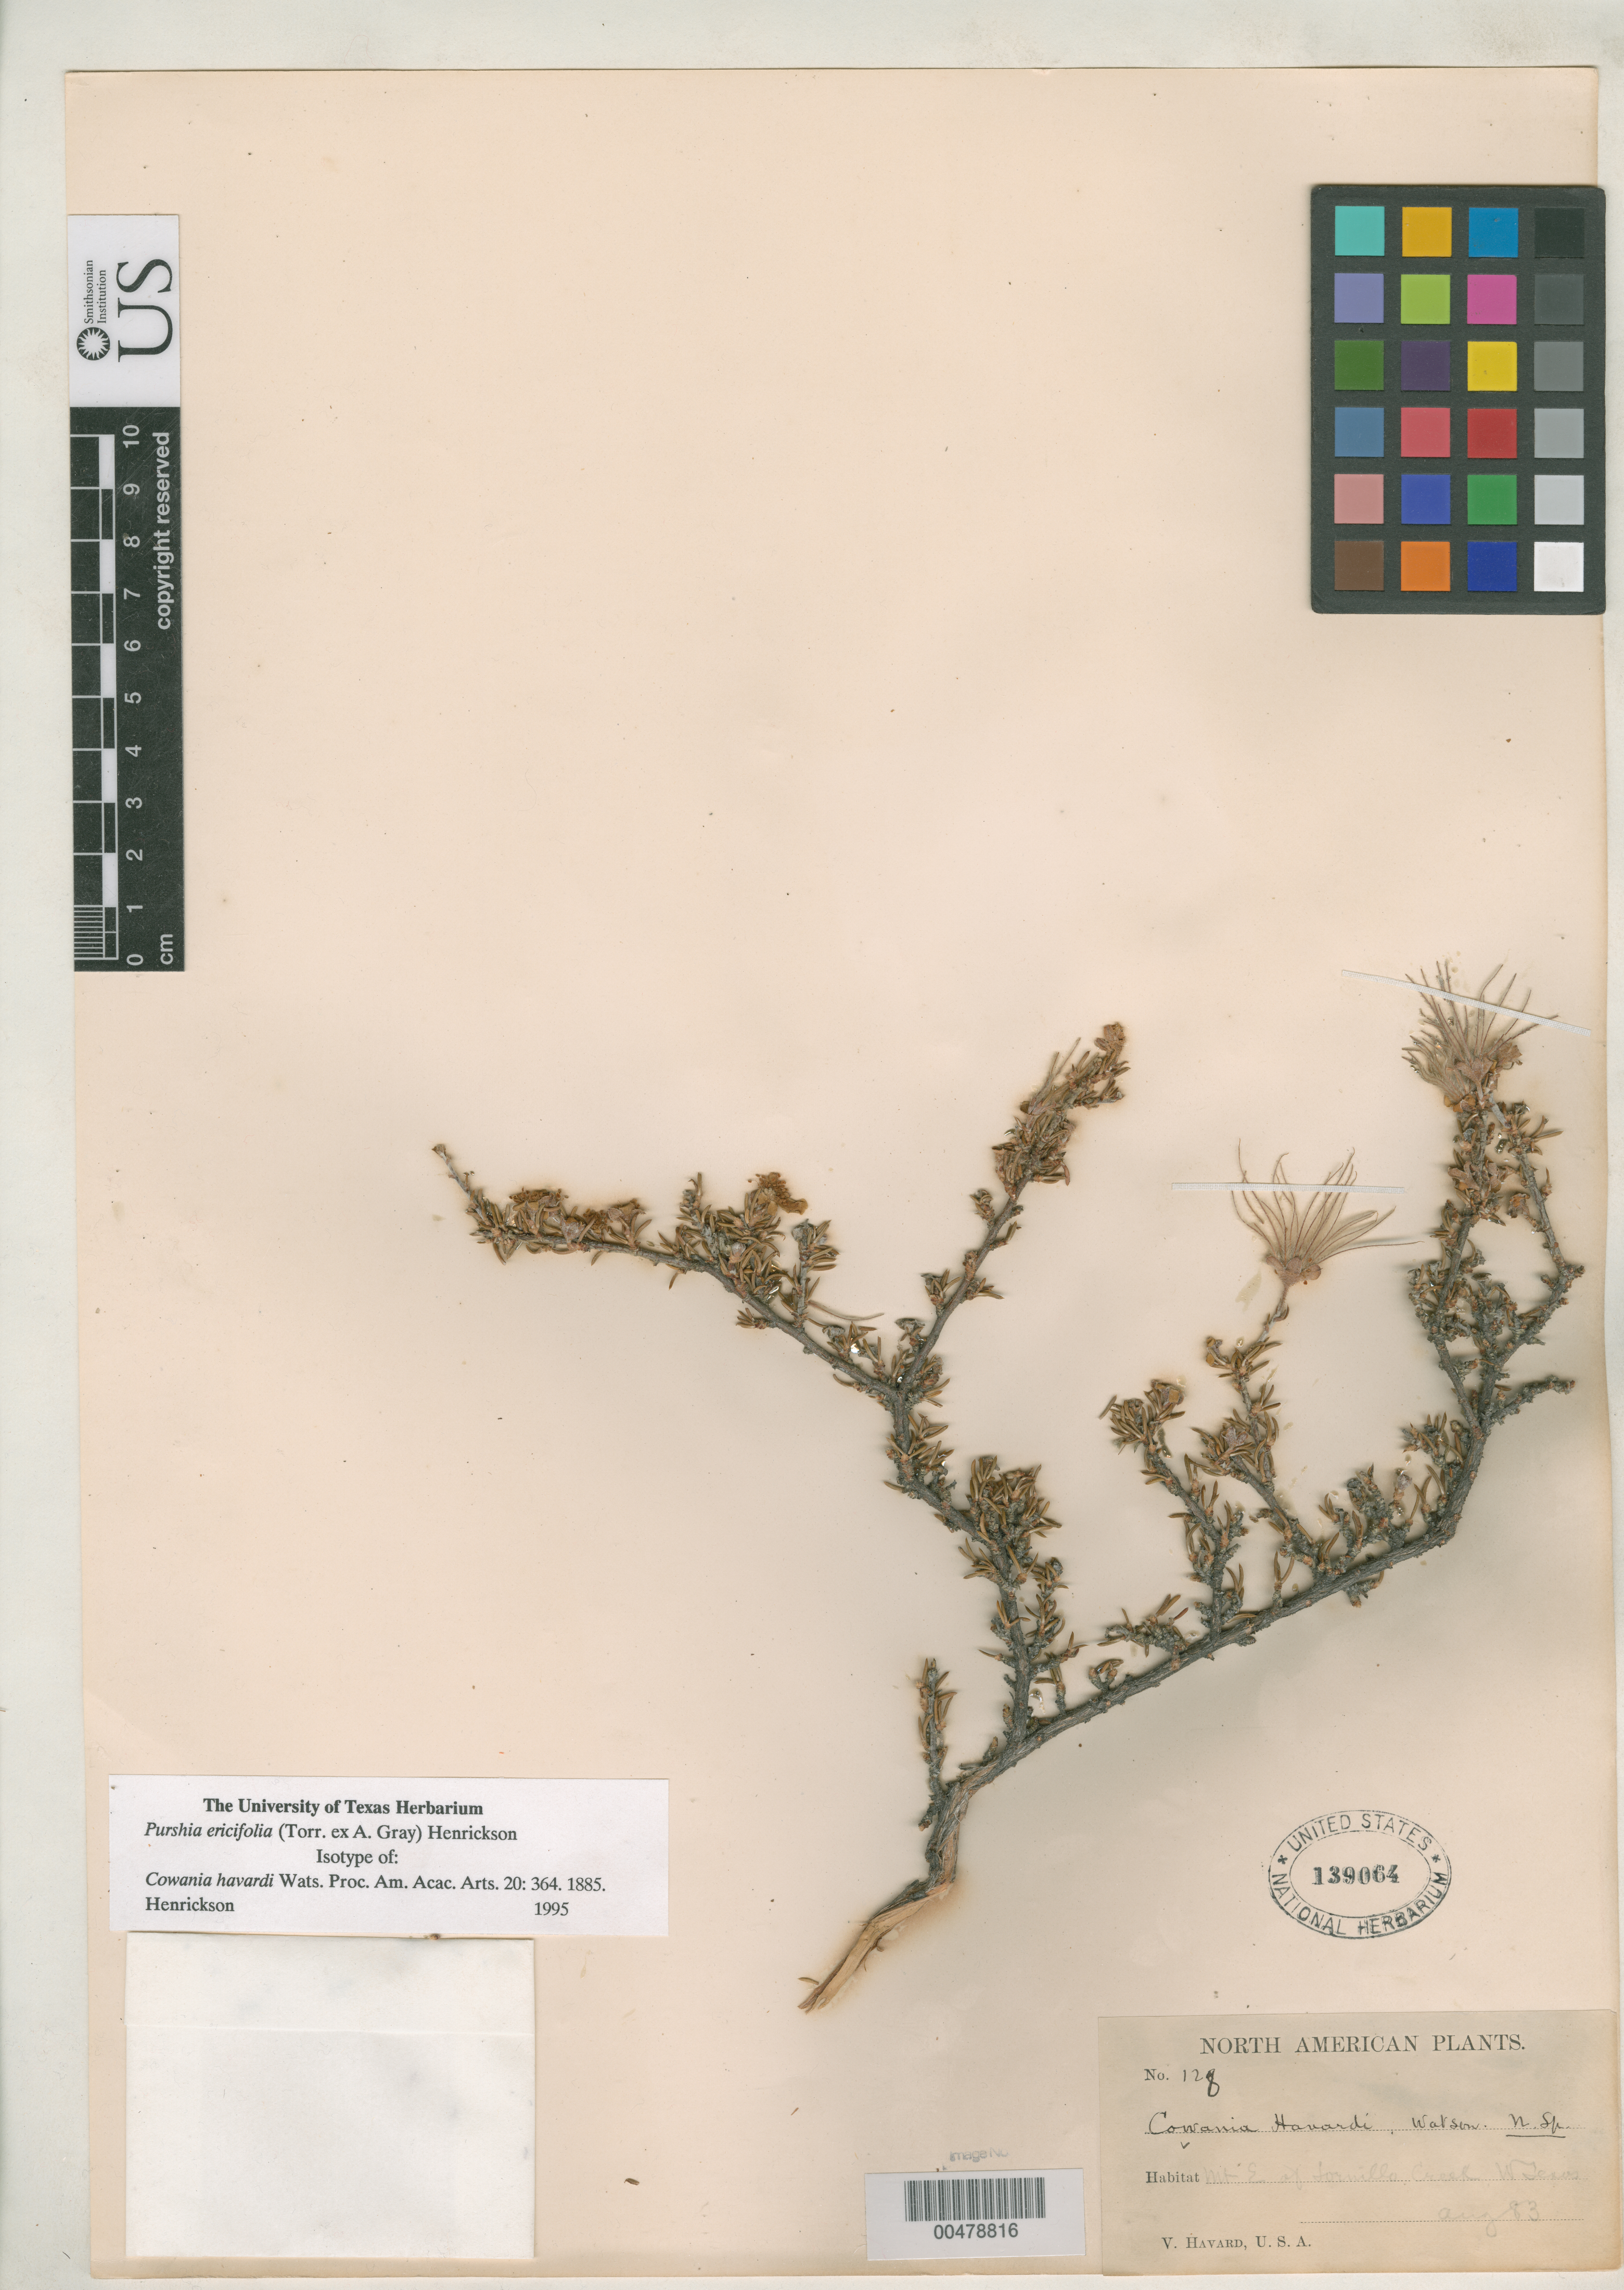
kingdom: Plantae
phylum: Tracheophyta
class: Magnoliopsida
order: Rosales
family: Rosaceae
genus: Cowania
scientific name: Cowania havardi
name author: S. Watson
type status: Isotype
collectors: V. Havard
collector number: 128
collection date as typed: Aug 1883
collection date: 1883-08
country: United States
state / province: Texas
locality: Mt. E of Tornillo Creek.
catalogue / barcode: US 139064